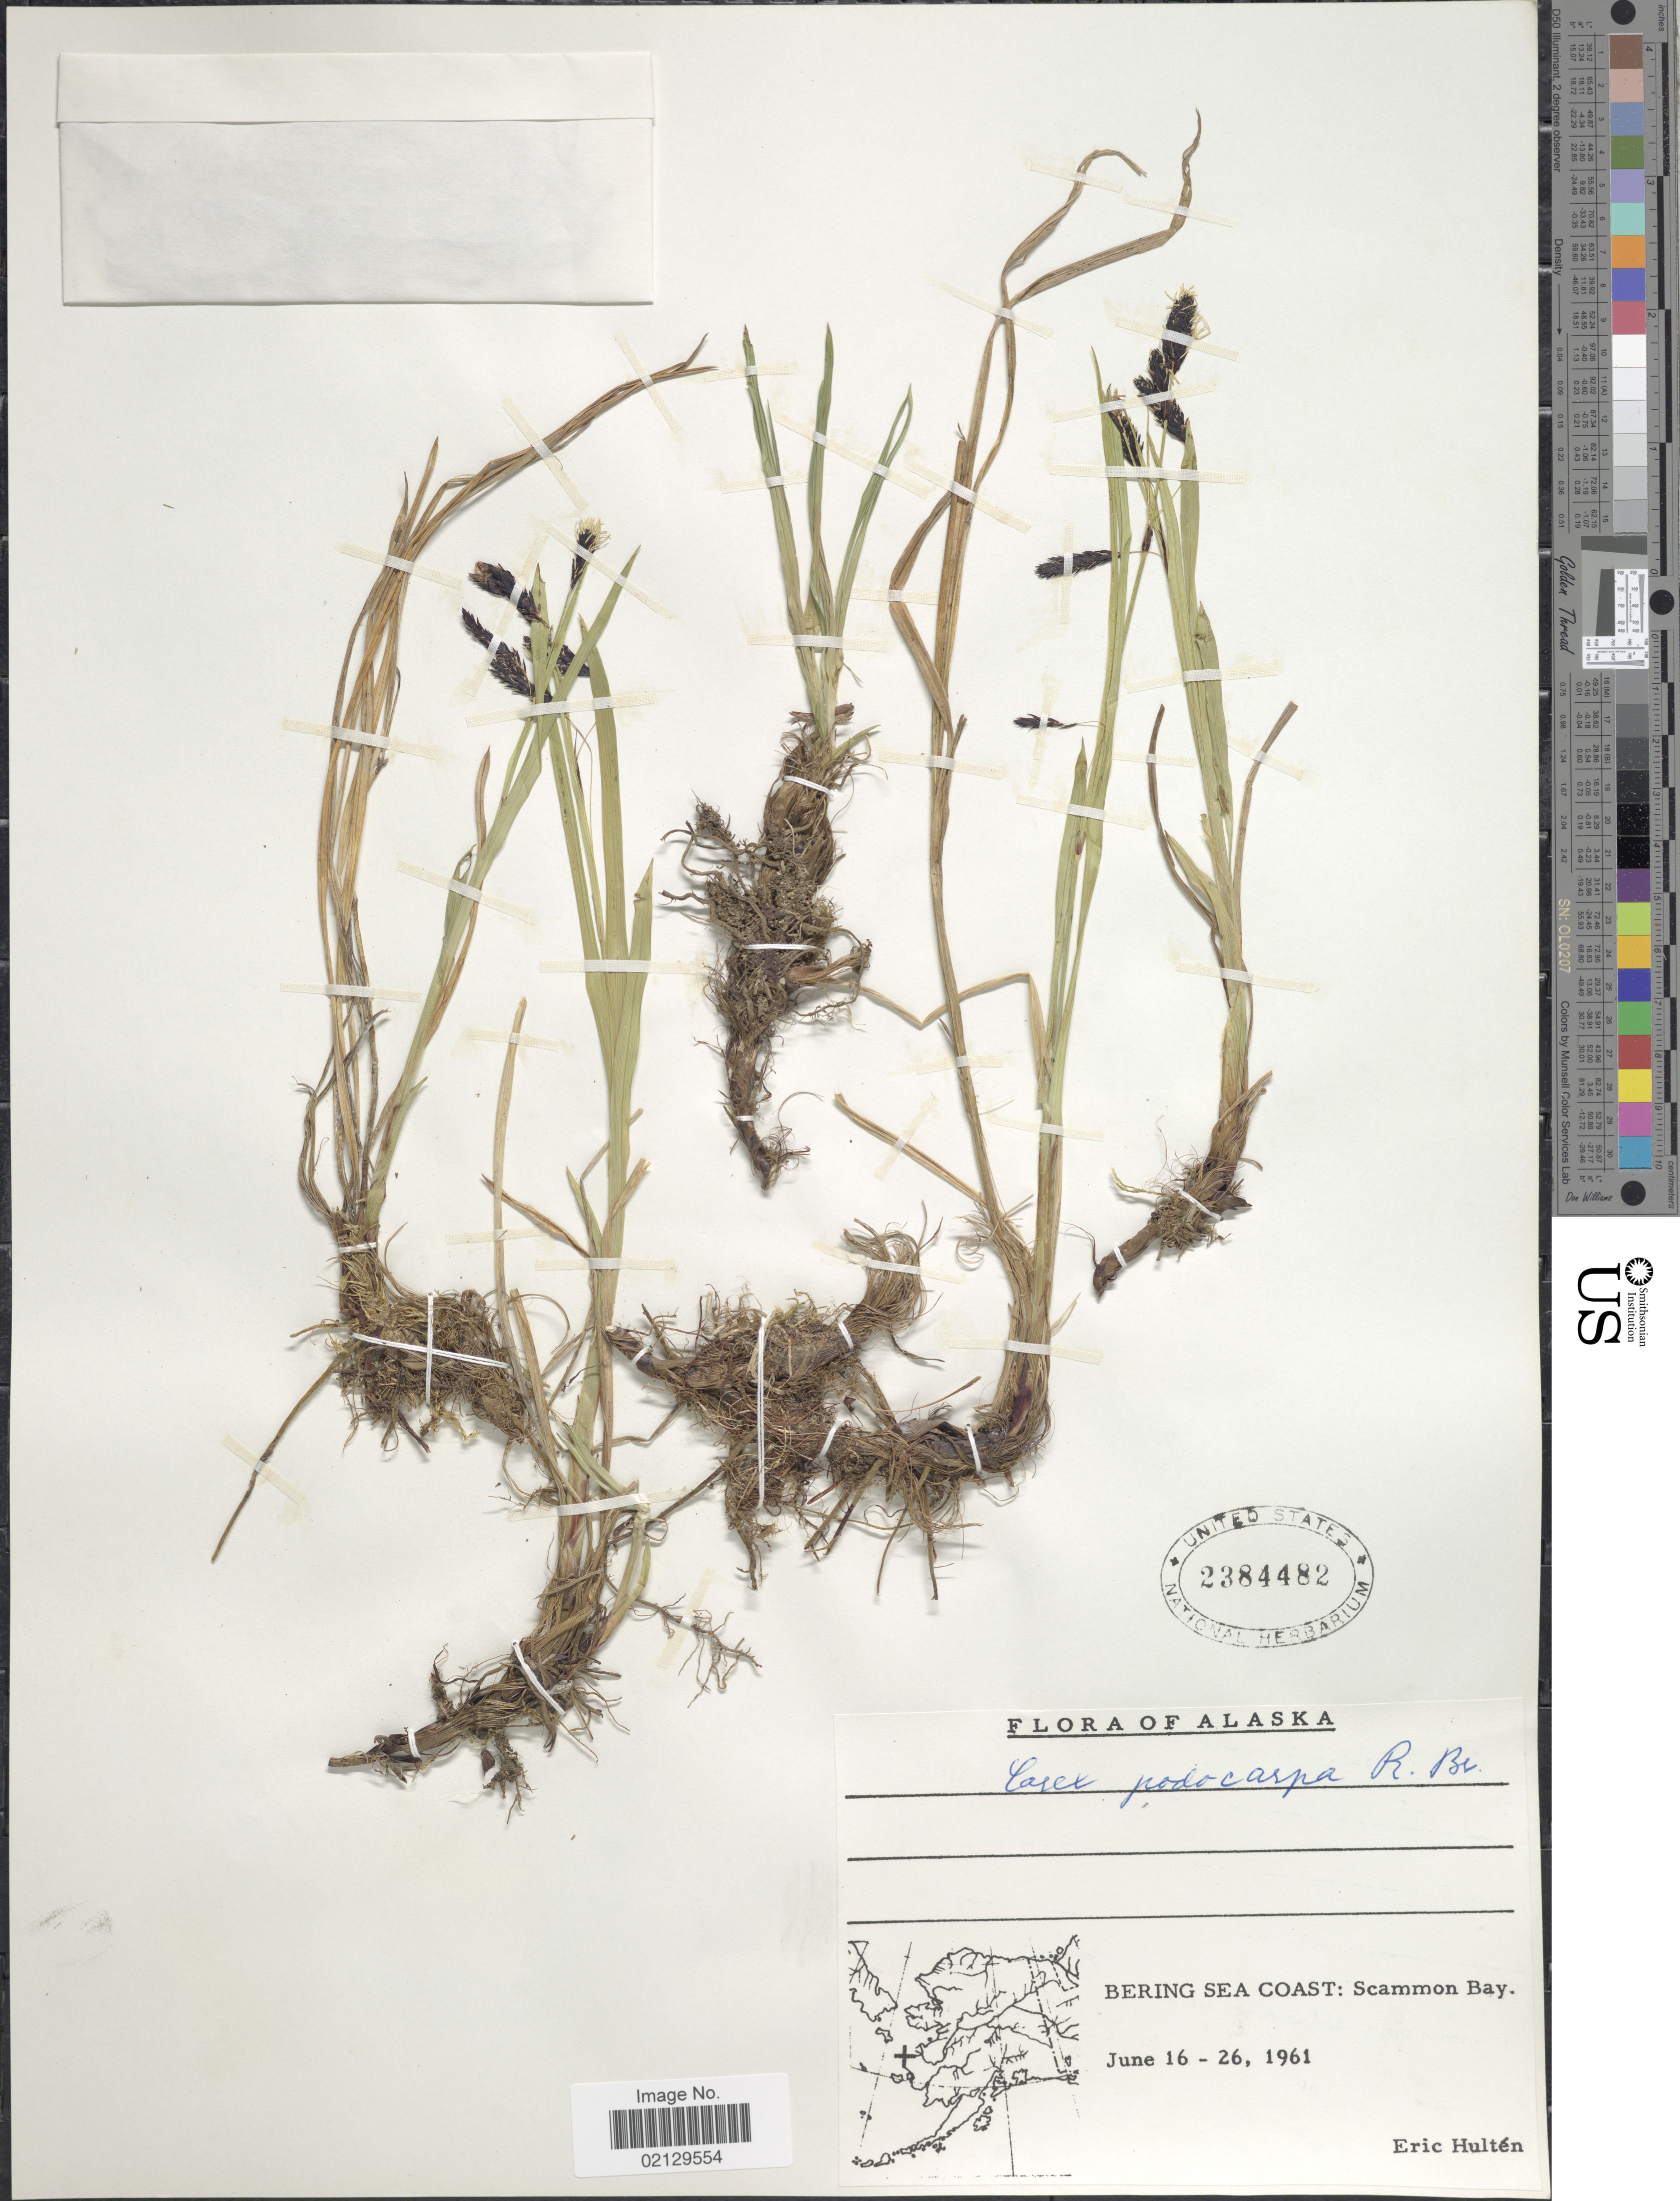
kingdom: Plantae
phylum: Tracheophyta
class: Liliopsida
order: Poales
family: Cyperaceae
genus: Carex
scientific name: Carex podocarpa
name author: R. Br.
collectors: E. G. Hultén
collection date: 1961-06-16/1961-06-26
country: United States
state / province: Alaska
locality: Bering Sea Coast: Scammon Bay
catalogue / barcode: US 2384482